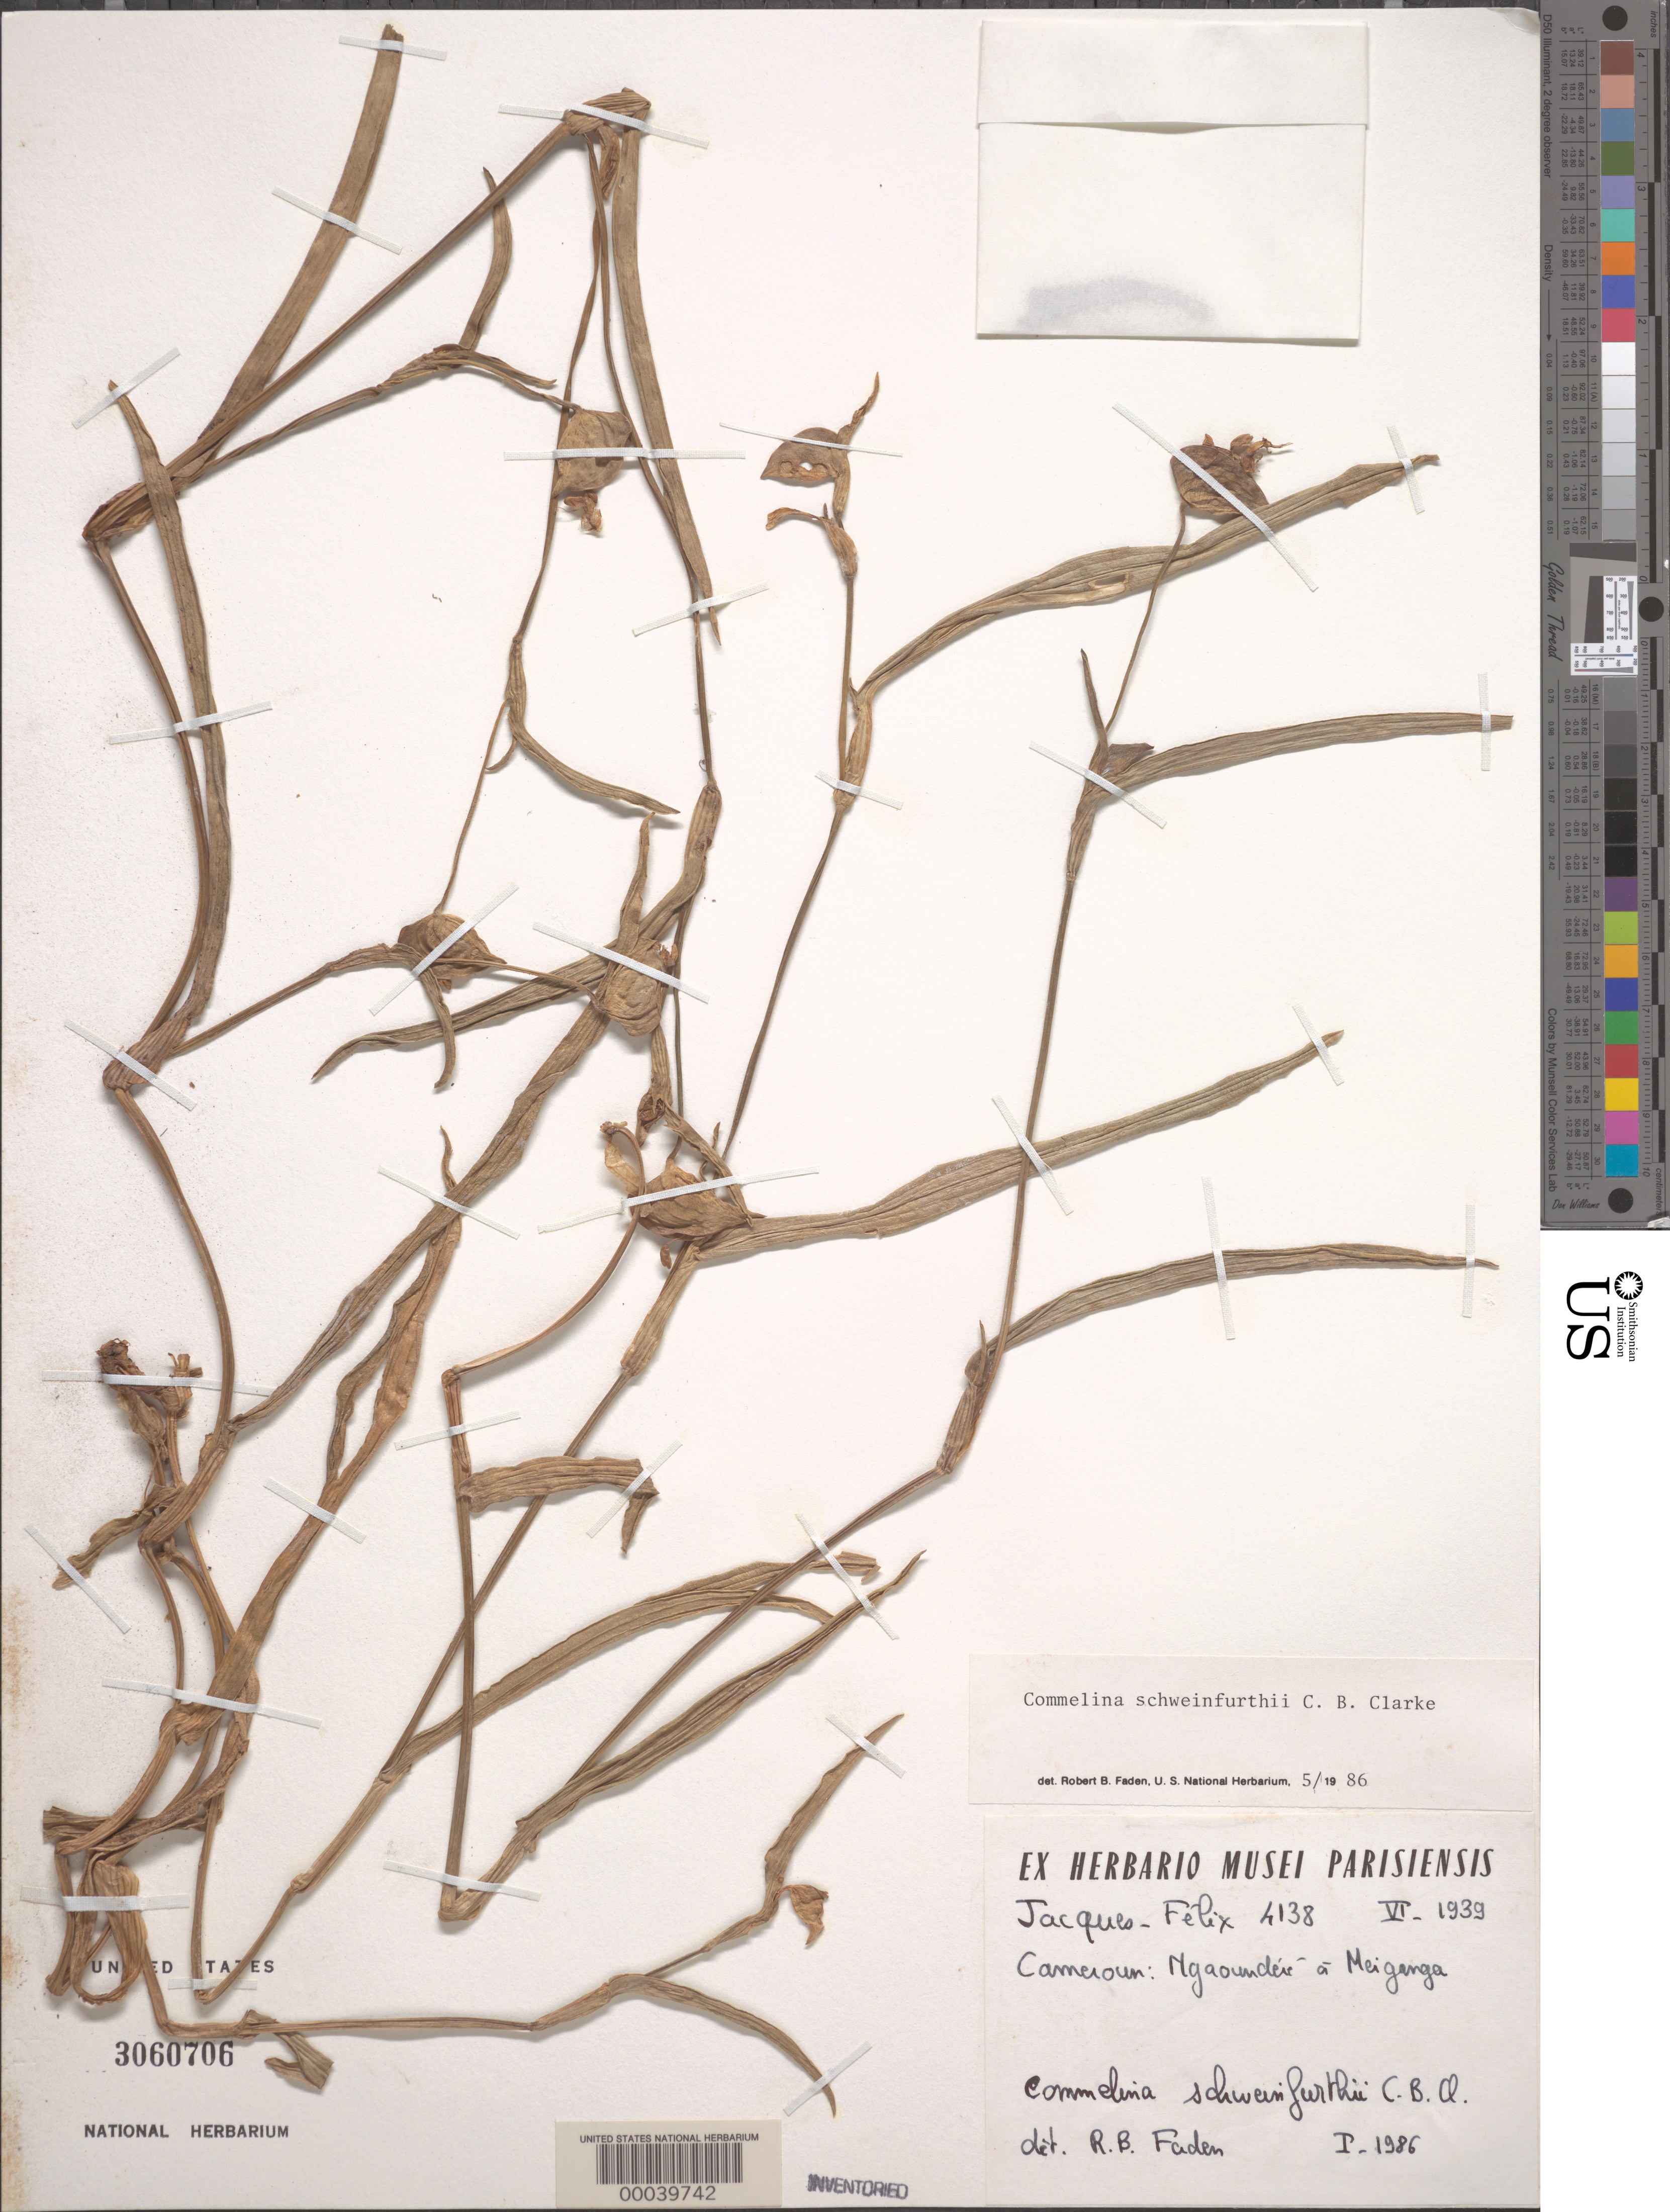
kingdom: Plantae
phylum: Tracheophyta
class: Liliopsida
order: Commelinales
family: Commelinaceae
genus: Commelina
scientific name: Commelina schweinfurthii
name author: C.B. Clarke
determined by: Faden, Robert B., (US), Smithsonian Institution - National Museum of Natural History (UNITED STATES)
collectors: H. Jacques-Félix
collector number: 4138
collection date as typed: Jun 1939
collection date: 1939-06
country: Cameroon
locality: Ngaoundere to meiganga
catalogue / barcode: US 3060706